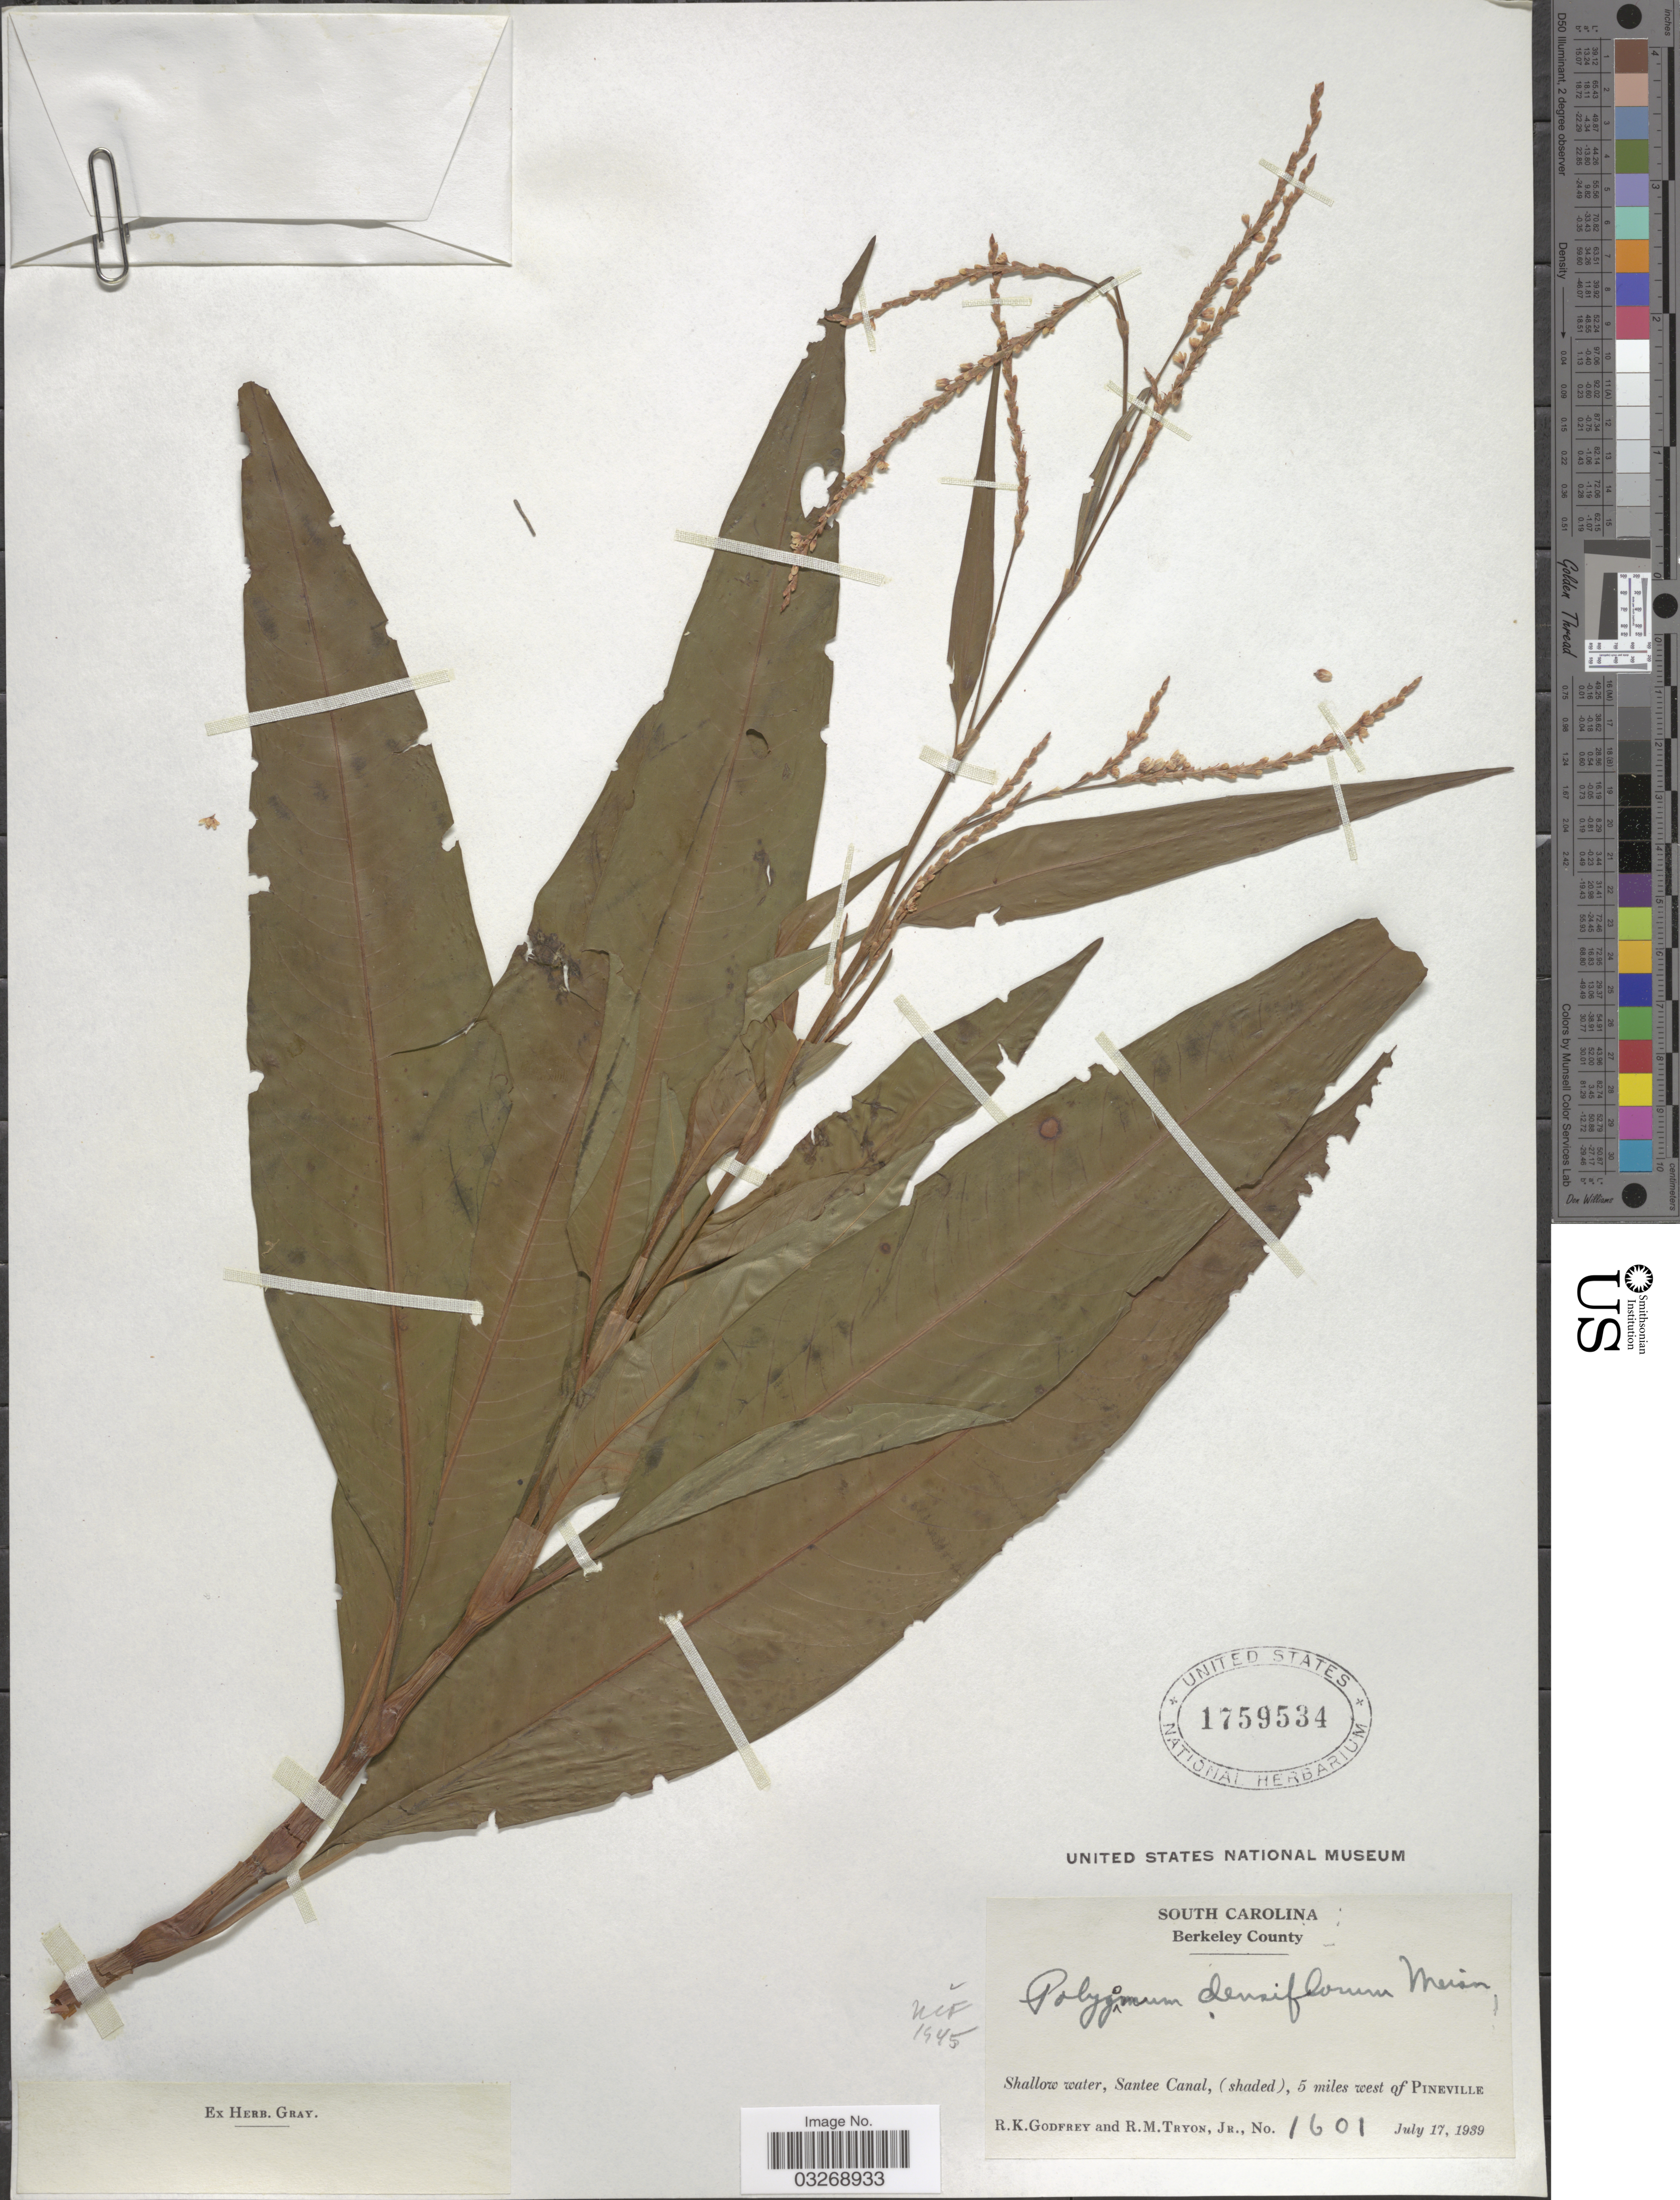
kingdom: Plantae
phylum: Tracheophyta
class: Magnoliopsida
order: Caryophyllales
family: Polygonaceae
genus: Persicaria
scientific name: Persicaria glabra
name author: (Willd.) M. Gómez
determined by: Atha, D. E.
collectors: R. K. Godfrey & R. Tryon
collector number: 1601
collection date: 1939-07-17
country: United States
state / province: South Carolina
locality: Berkeley County. Shallow water, Santee Canal, 5 miles west of Pineville.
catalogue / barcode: US 1759534